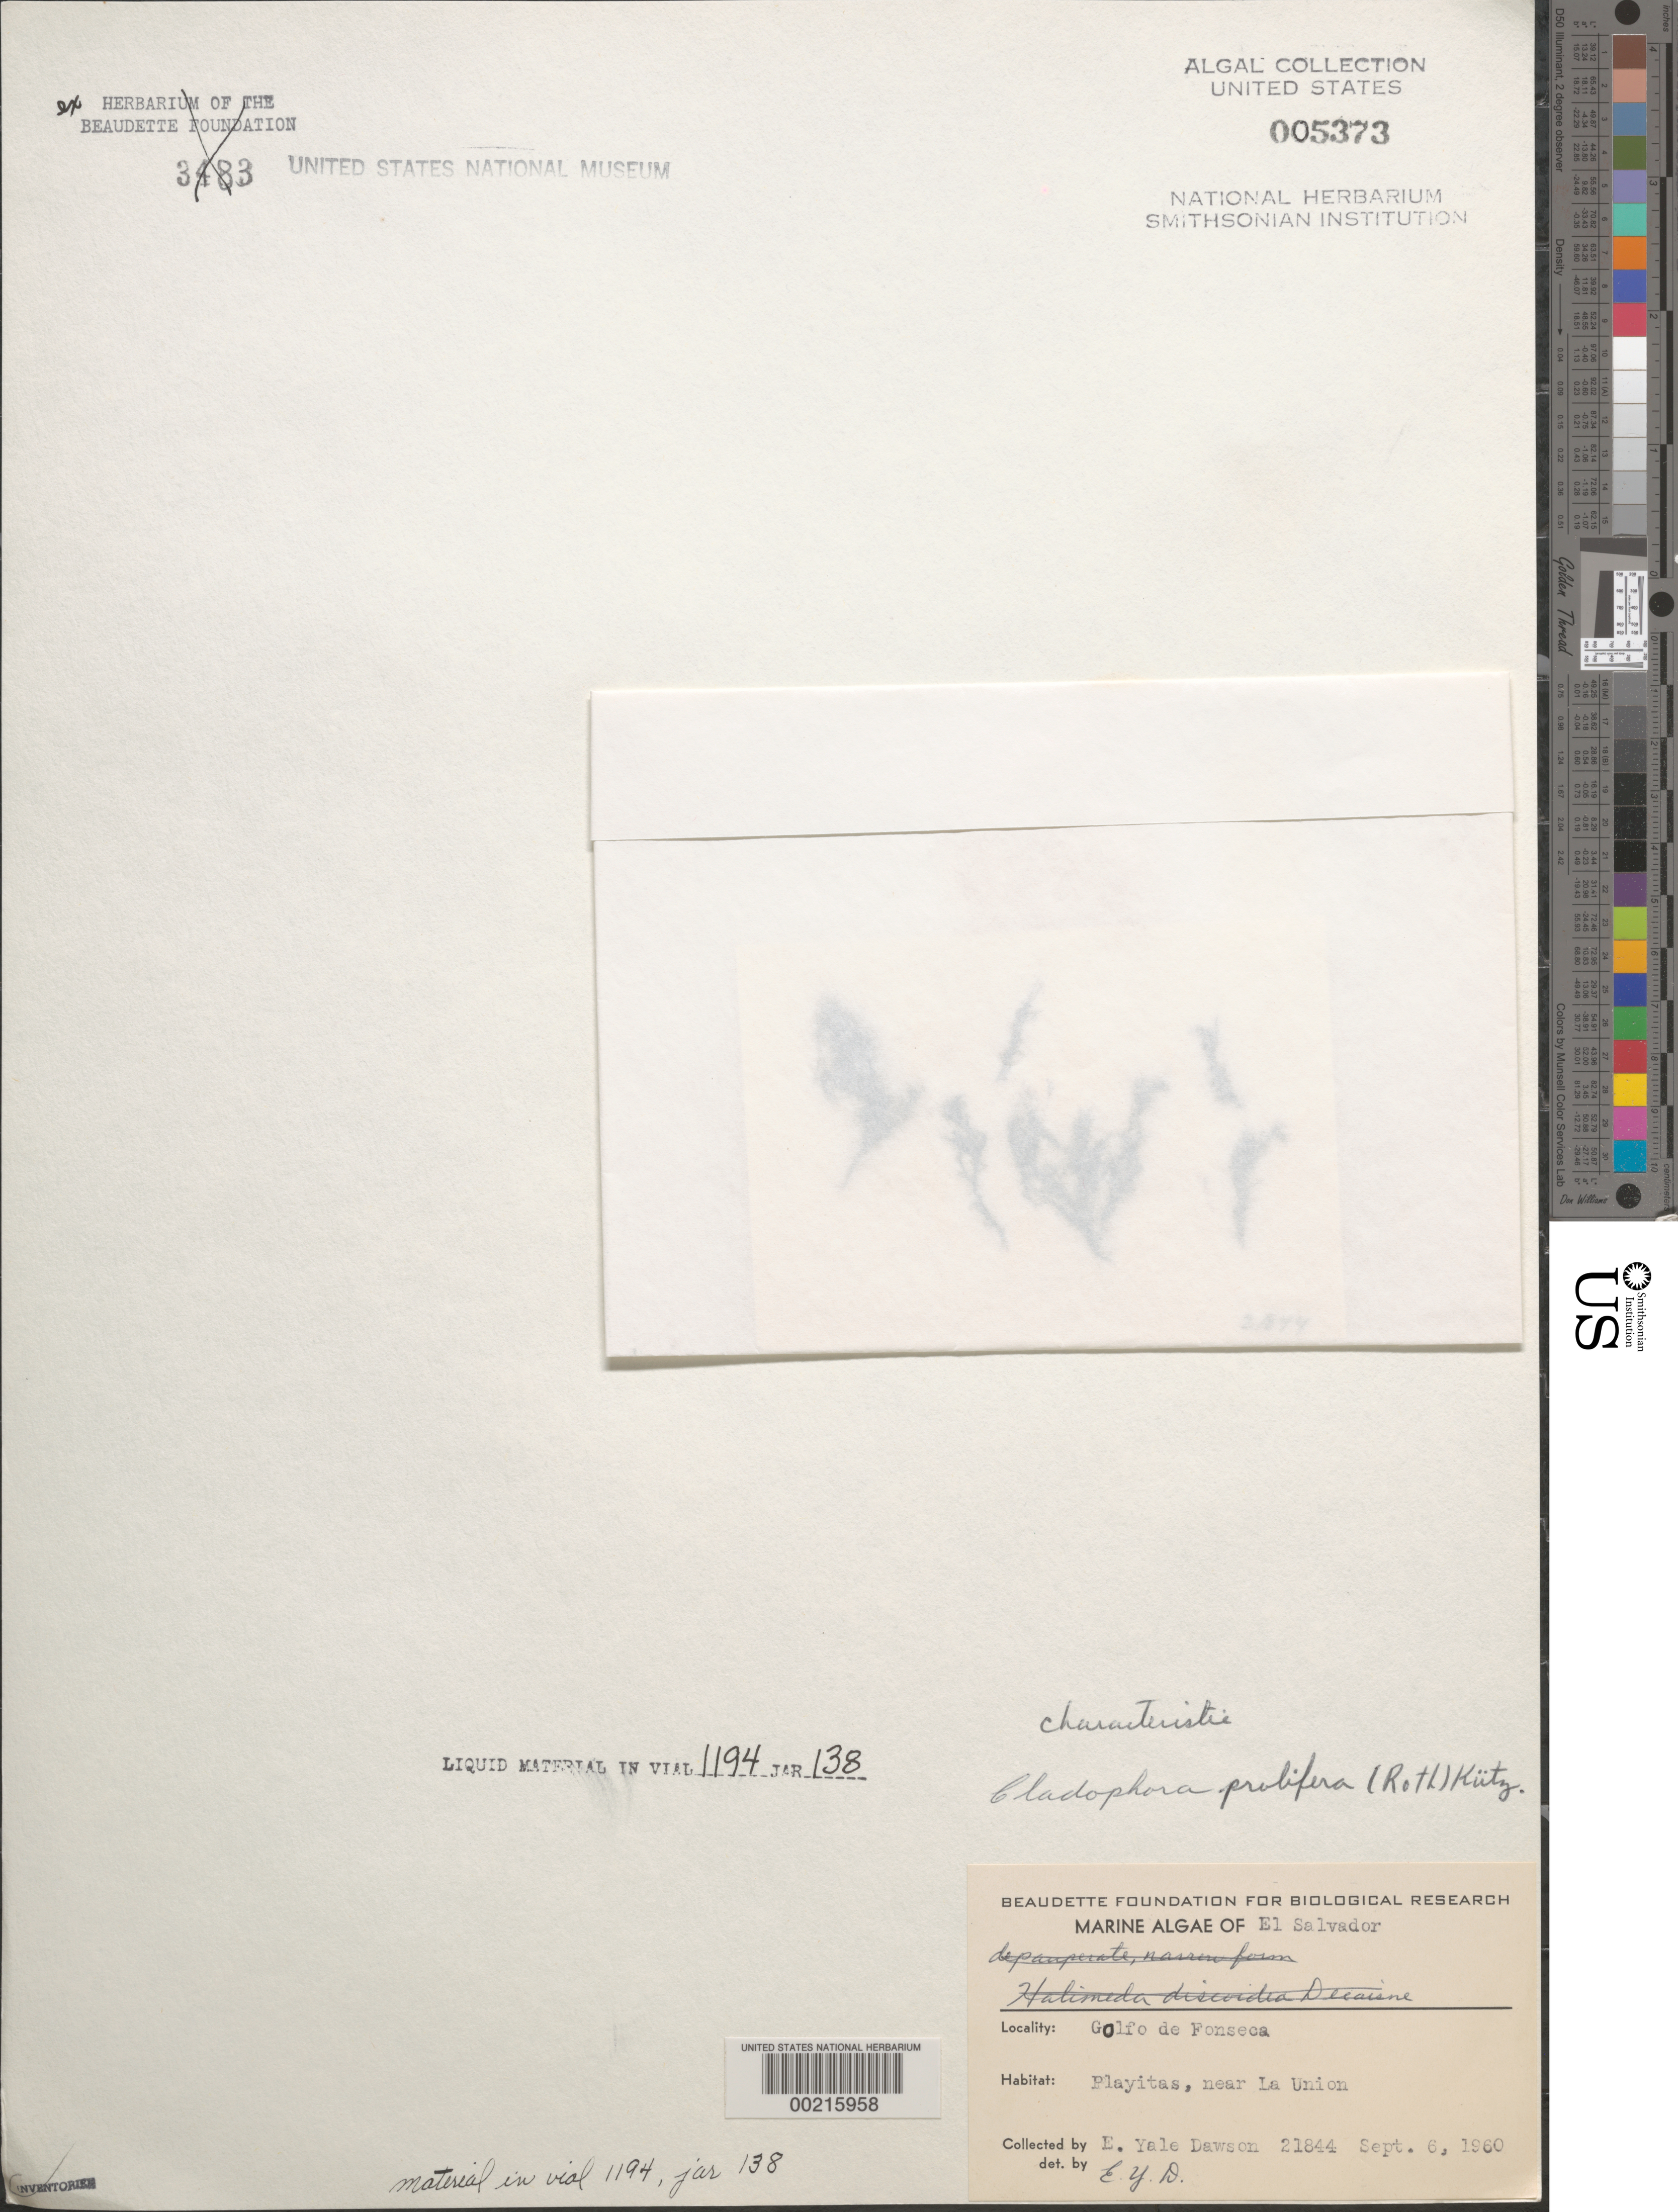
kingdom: Plantae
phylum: Chlorophyta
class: Ulvophyceae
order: Cladophorales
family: Cladophoraceae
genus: Cladophora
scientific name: Cladophora prolifera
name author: (Roth) Kütz.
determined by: Dawson, E. Y.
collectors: E. Y. Dawson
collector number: EYD 21844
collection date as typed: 06 Sep 1960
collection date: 1960-09-06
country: El Salvador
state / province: La Unión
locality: Playitas, near La Union, Golfo de Fonseca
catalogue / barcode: US 5373